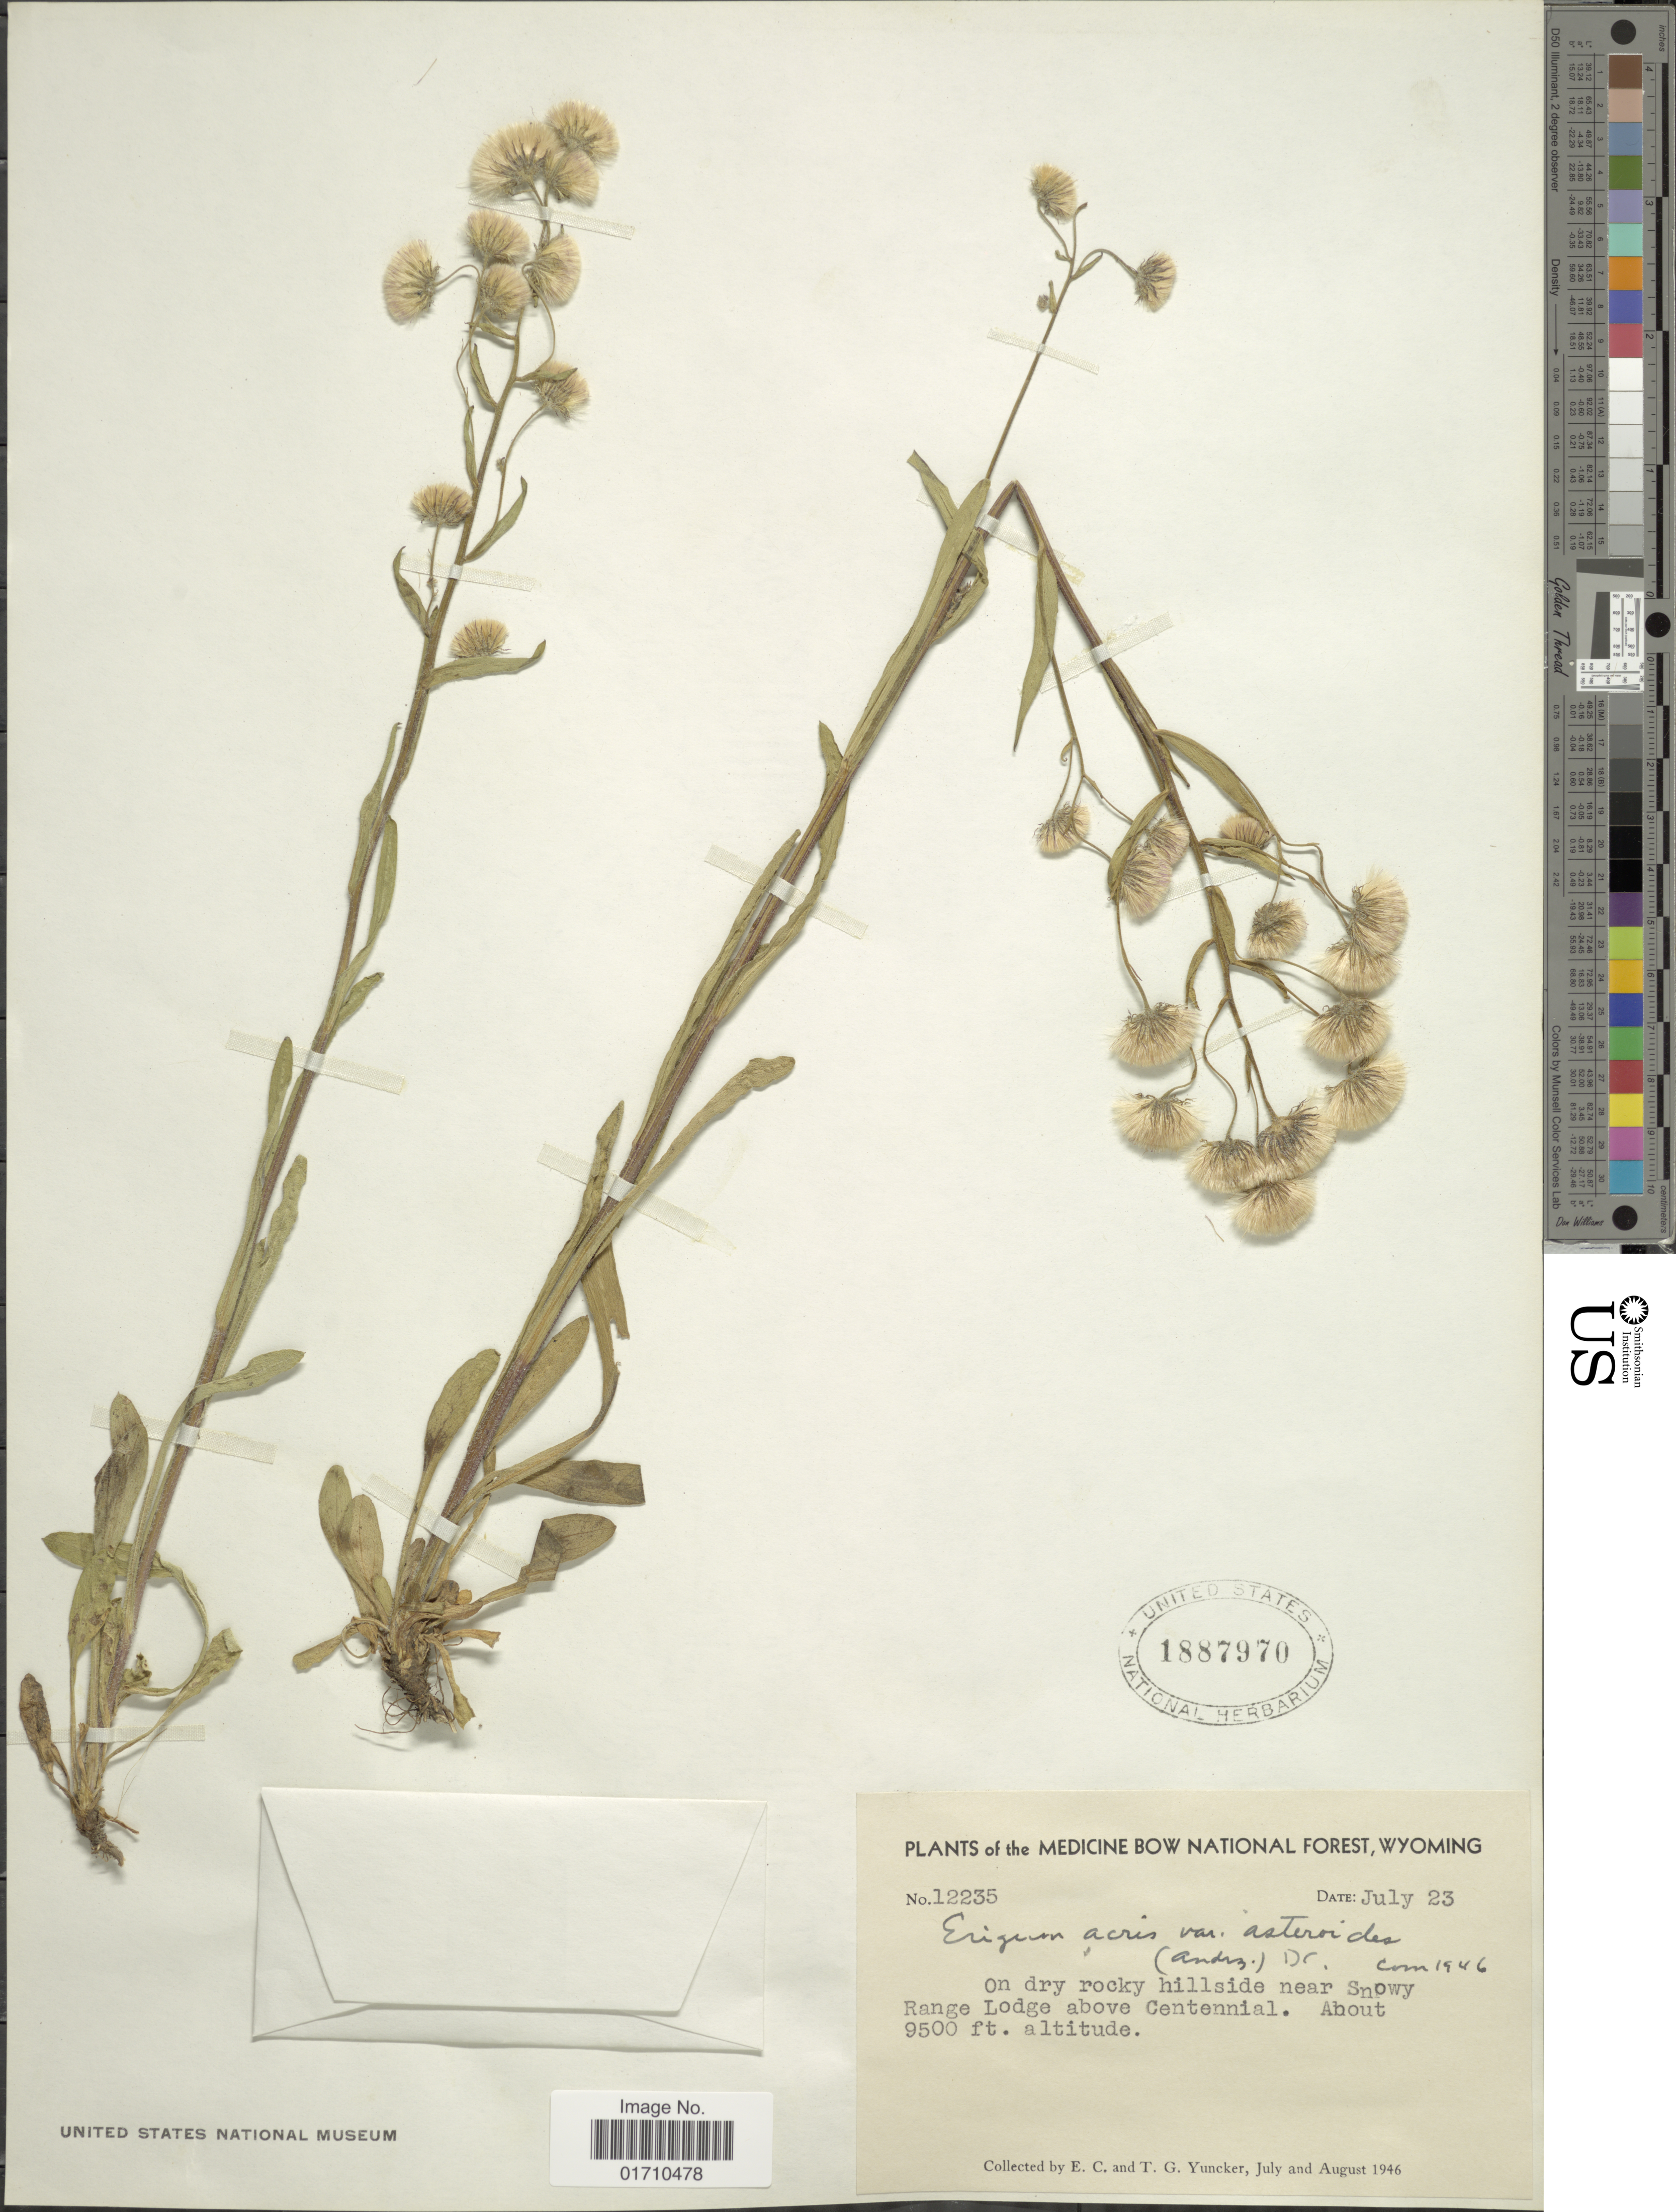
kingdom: Plantae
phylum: Tracheophyta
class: Magnoliopsida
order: Asterales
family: Asteraceae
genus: Erigeron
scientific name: Erigeron acris var. asteroides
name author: (Andrz.) DC.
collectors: E. C. Yuncker & T. G. Yuncker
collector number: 12235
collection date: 1946-07-23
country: United States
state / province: Wyoming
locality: The Medicine Bow National Forest, On dry rocky hillside near Snowy Range Lodge above Centennial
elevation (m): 2896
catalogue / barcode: US 1887970